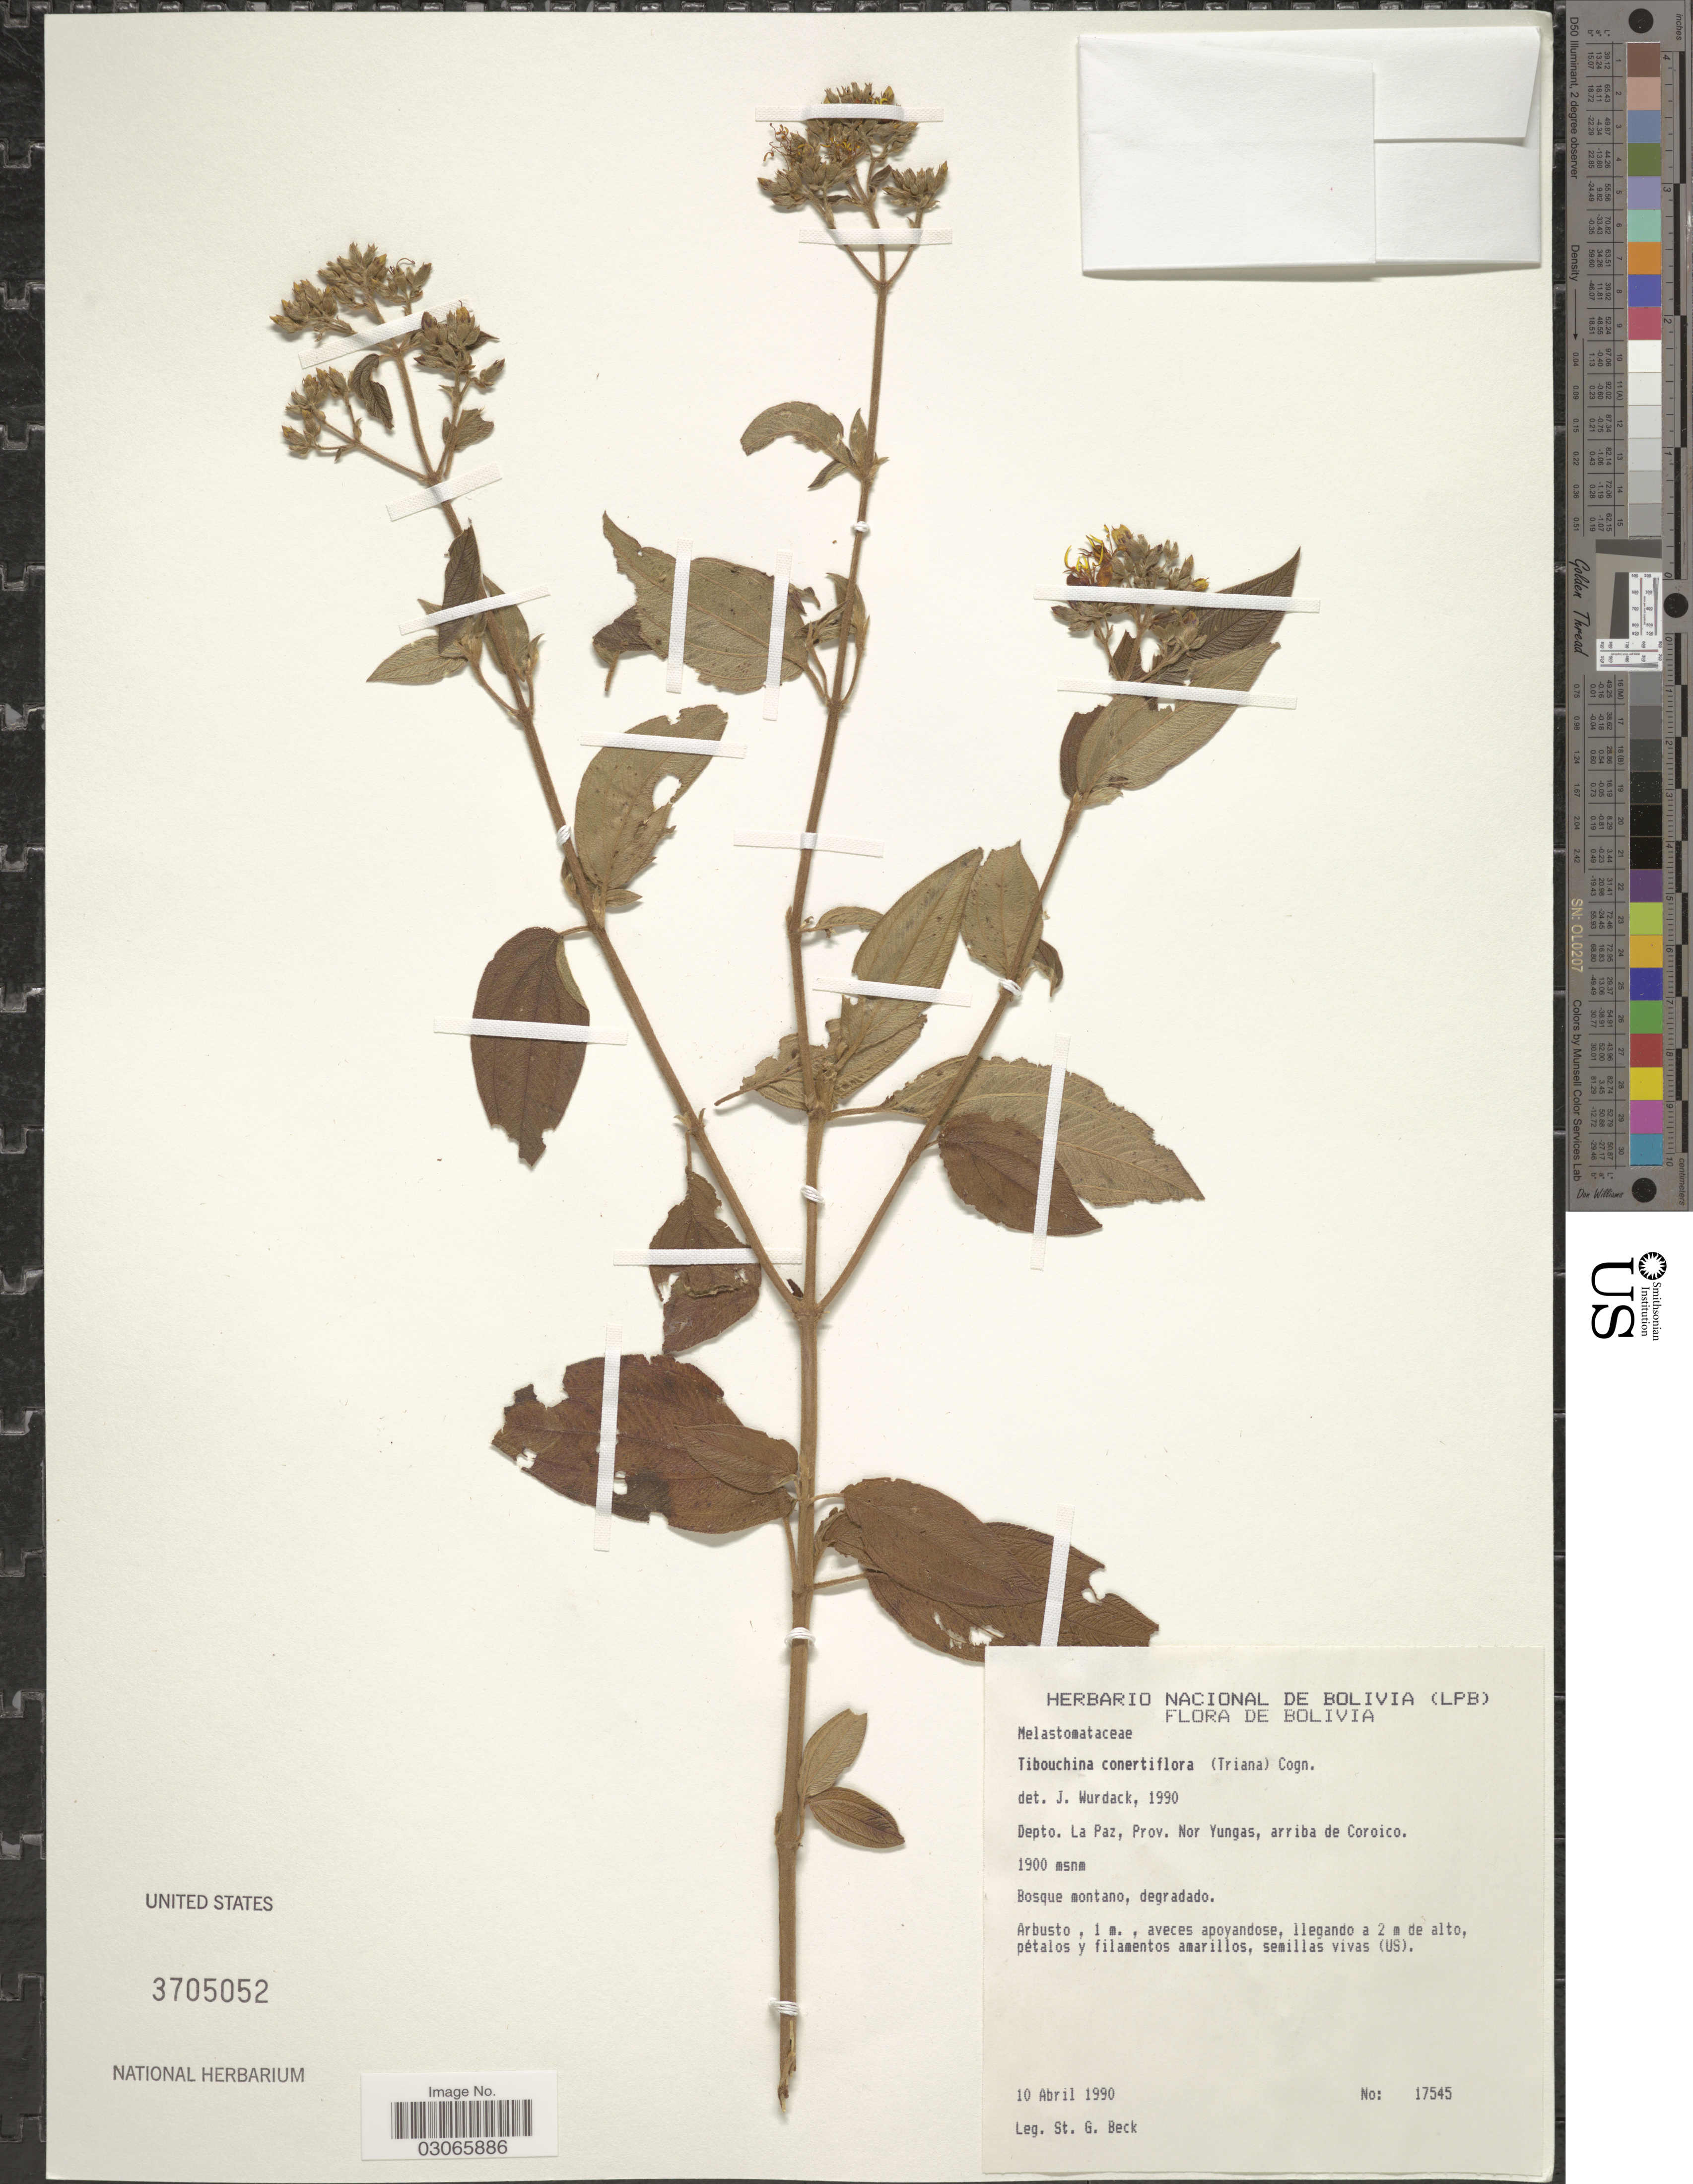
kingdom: Plantae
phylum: Tracheophyta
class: Magnoliopsida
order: Myrtales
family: Melastomataceae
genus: Chaetogastra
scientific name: Chaetogastra confertiflora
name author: (Naudin) P.J.F. Guim. & Michelang.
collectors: S. G. Beck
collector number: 17545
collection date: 1990-04-10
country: Bolivia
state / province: La Paz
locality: Depto. La Paz, Prov. Nor Yungas, arriba de Coroico.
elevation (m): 1900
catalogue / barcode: US 3705052